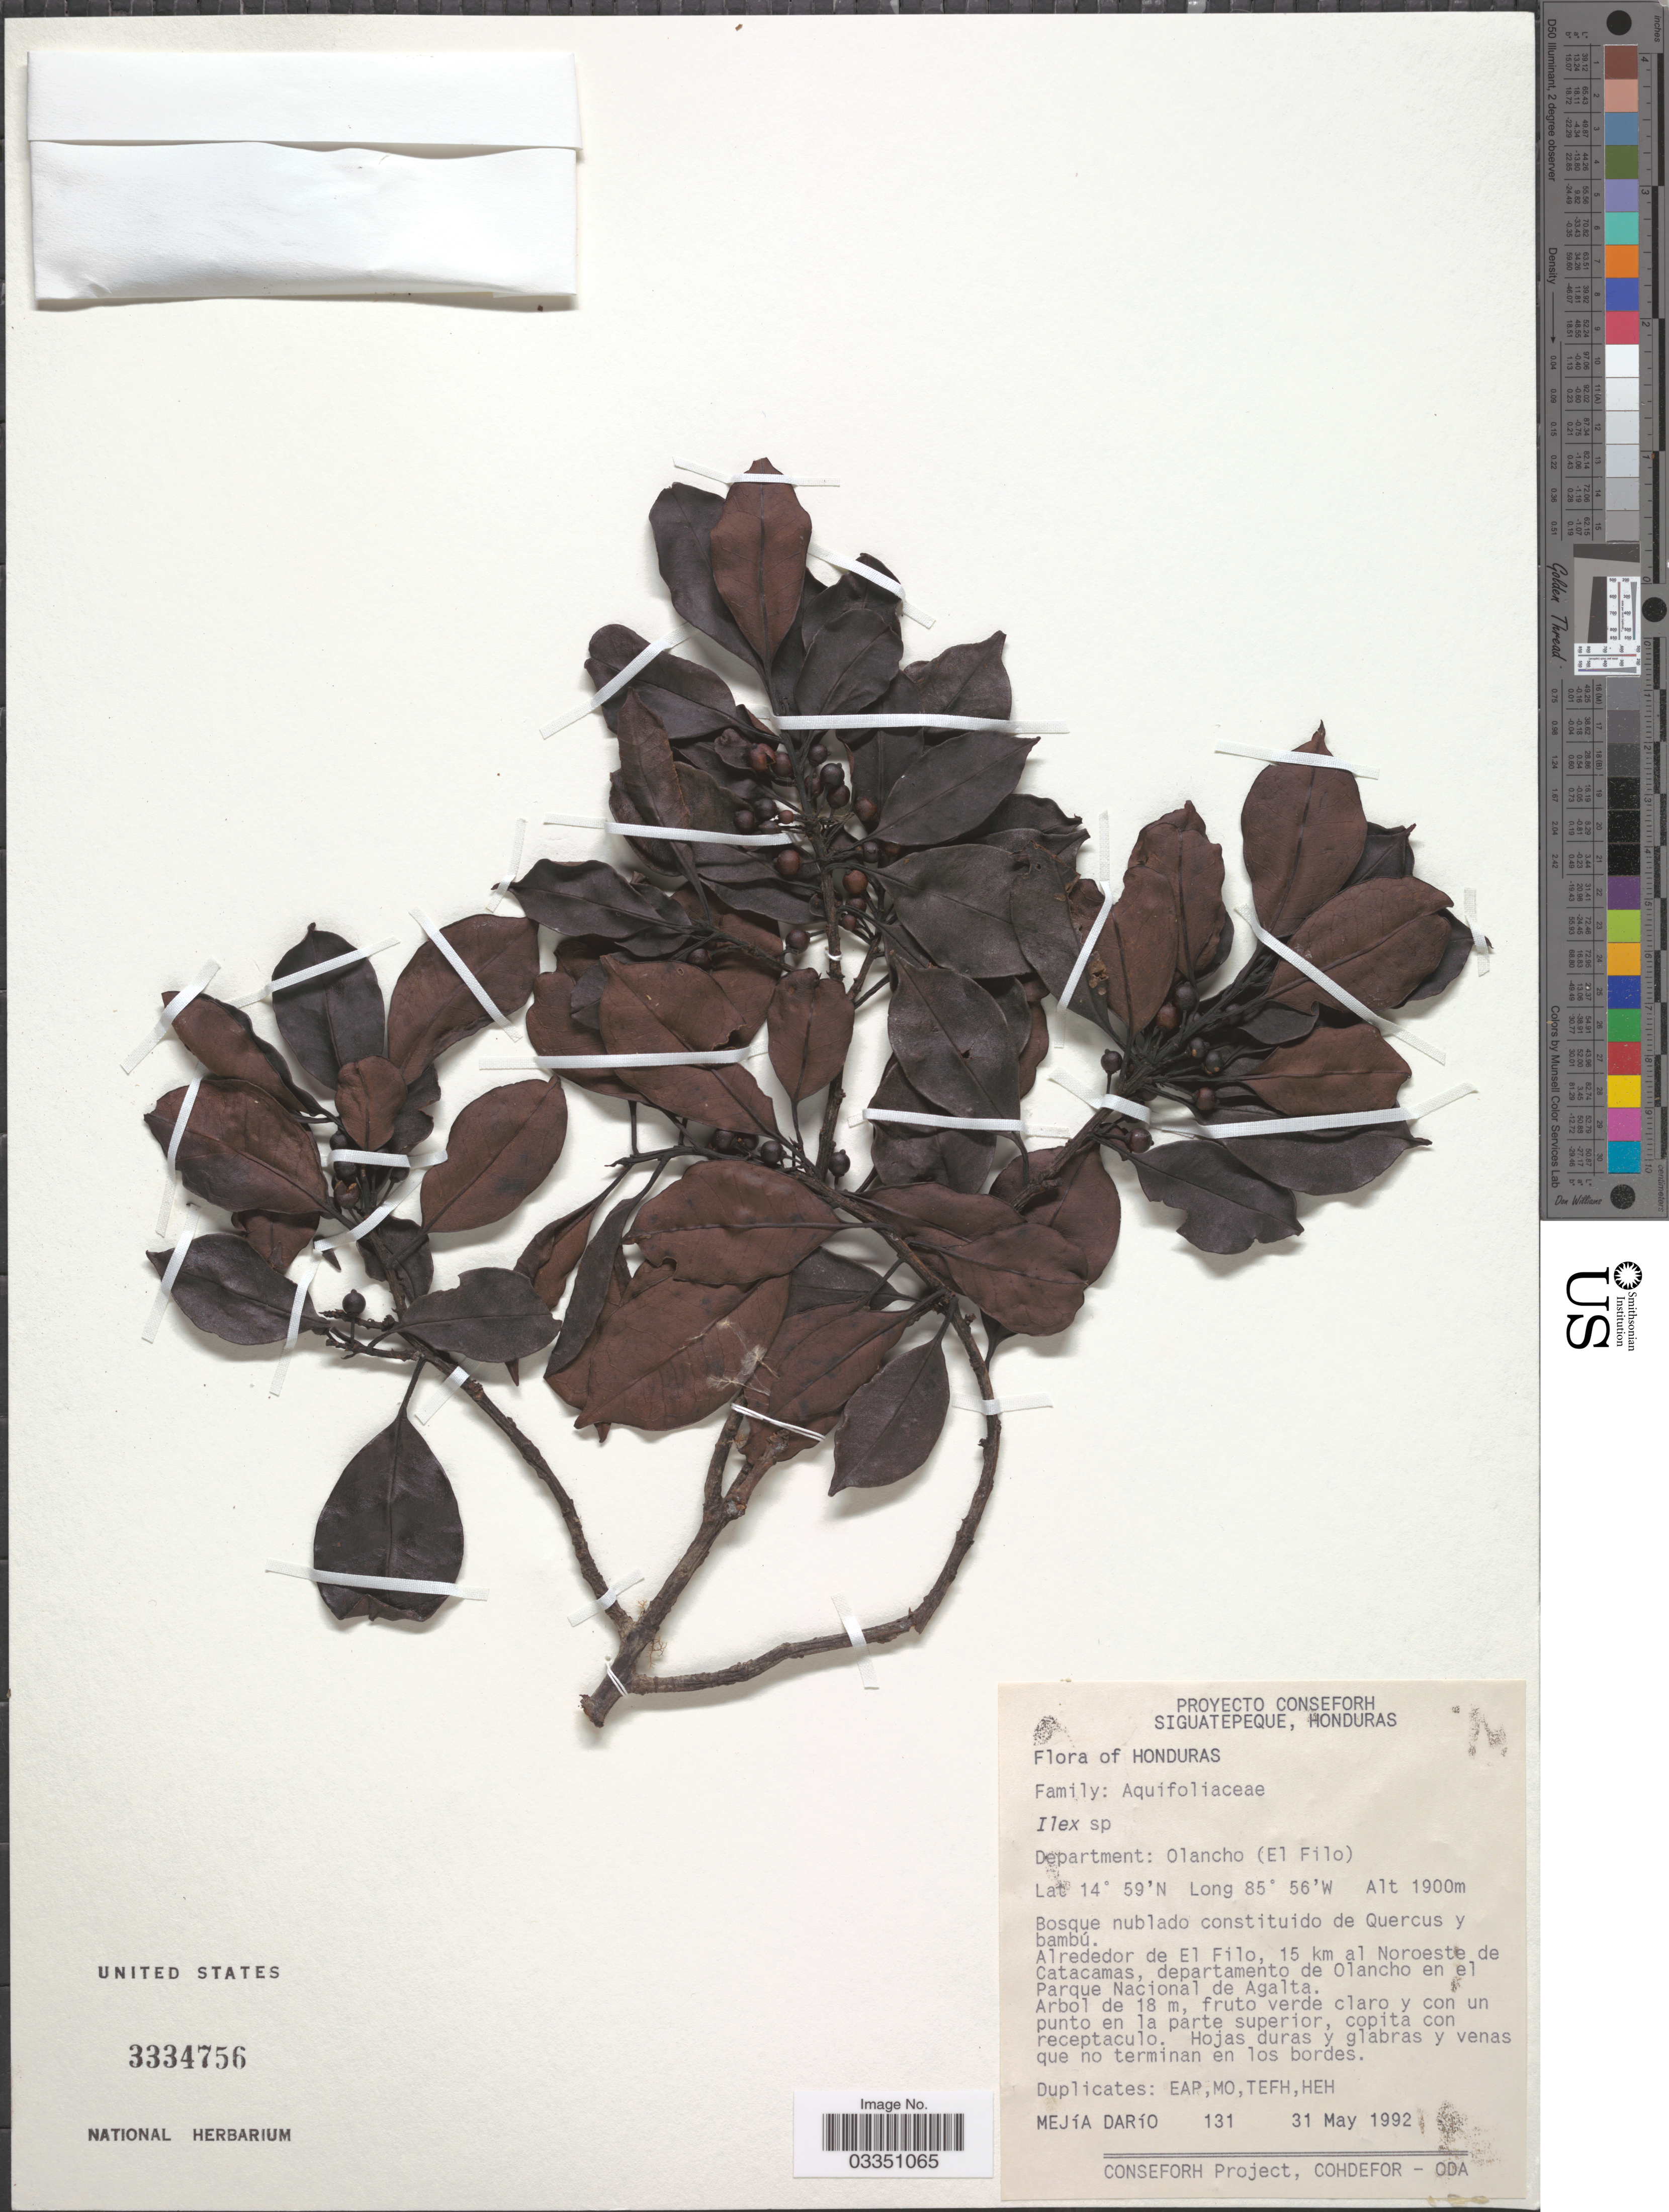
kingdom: Plantae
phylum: Tracheophyta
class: Magnoliopsida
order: Aquifoliales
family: Aquifoliaceae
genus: Ilex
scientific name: Ilex sp.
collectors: M. Dário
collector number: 131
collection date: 1992-05-31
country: Honduras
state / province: Olancho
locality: Department: Olancho (El Filo). Alrededor de El Filo, 15 km al Noroeste de Catacamas, departamento de Olancho en el Parque Nacional de Agalta.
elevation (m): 1900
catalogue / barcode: US 3334756